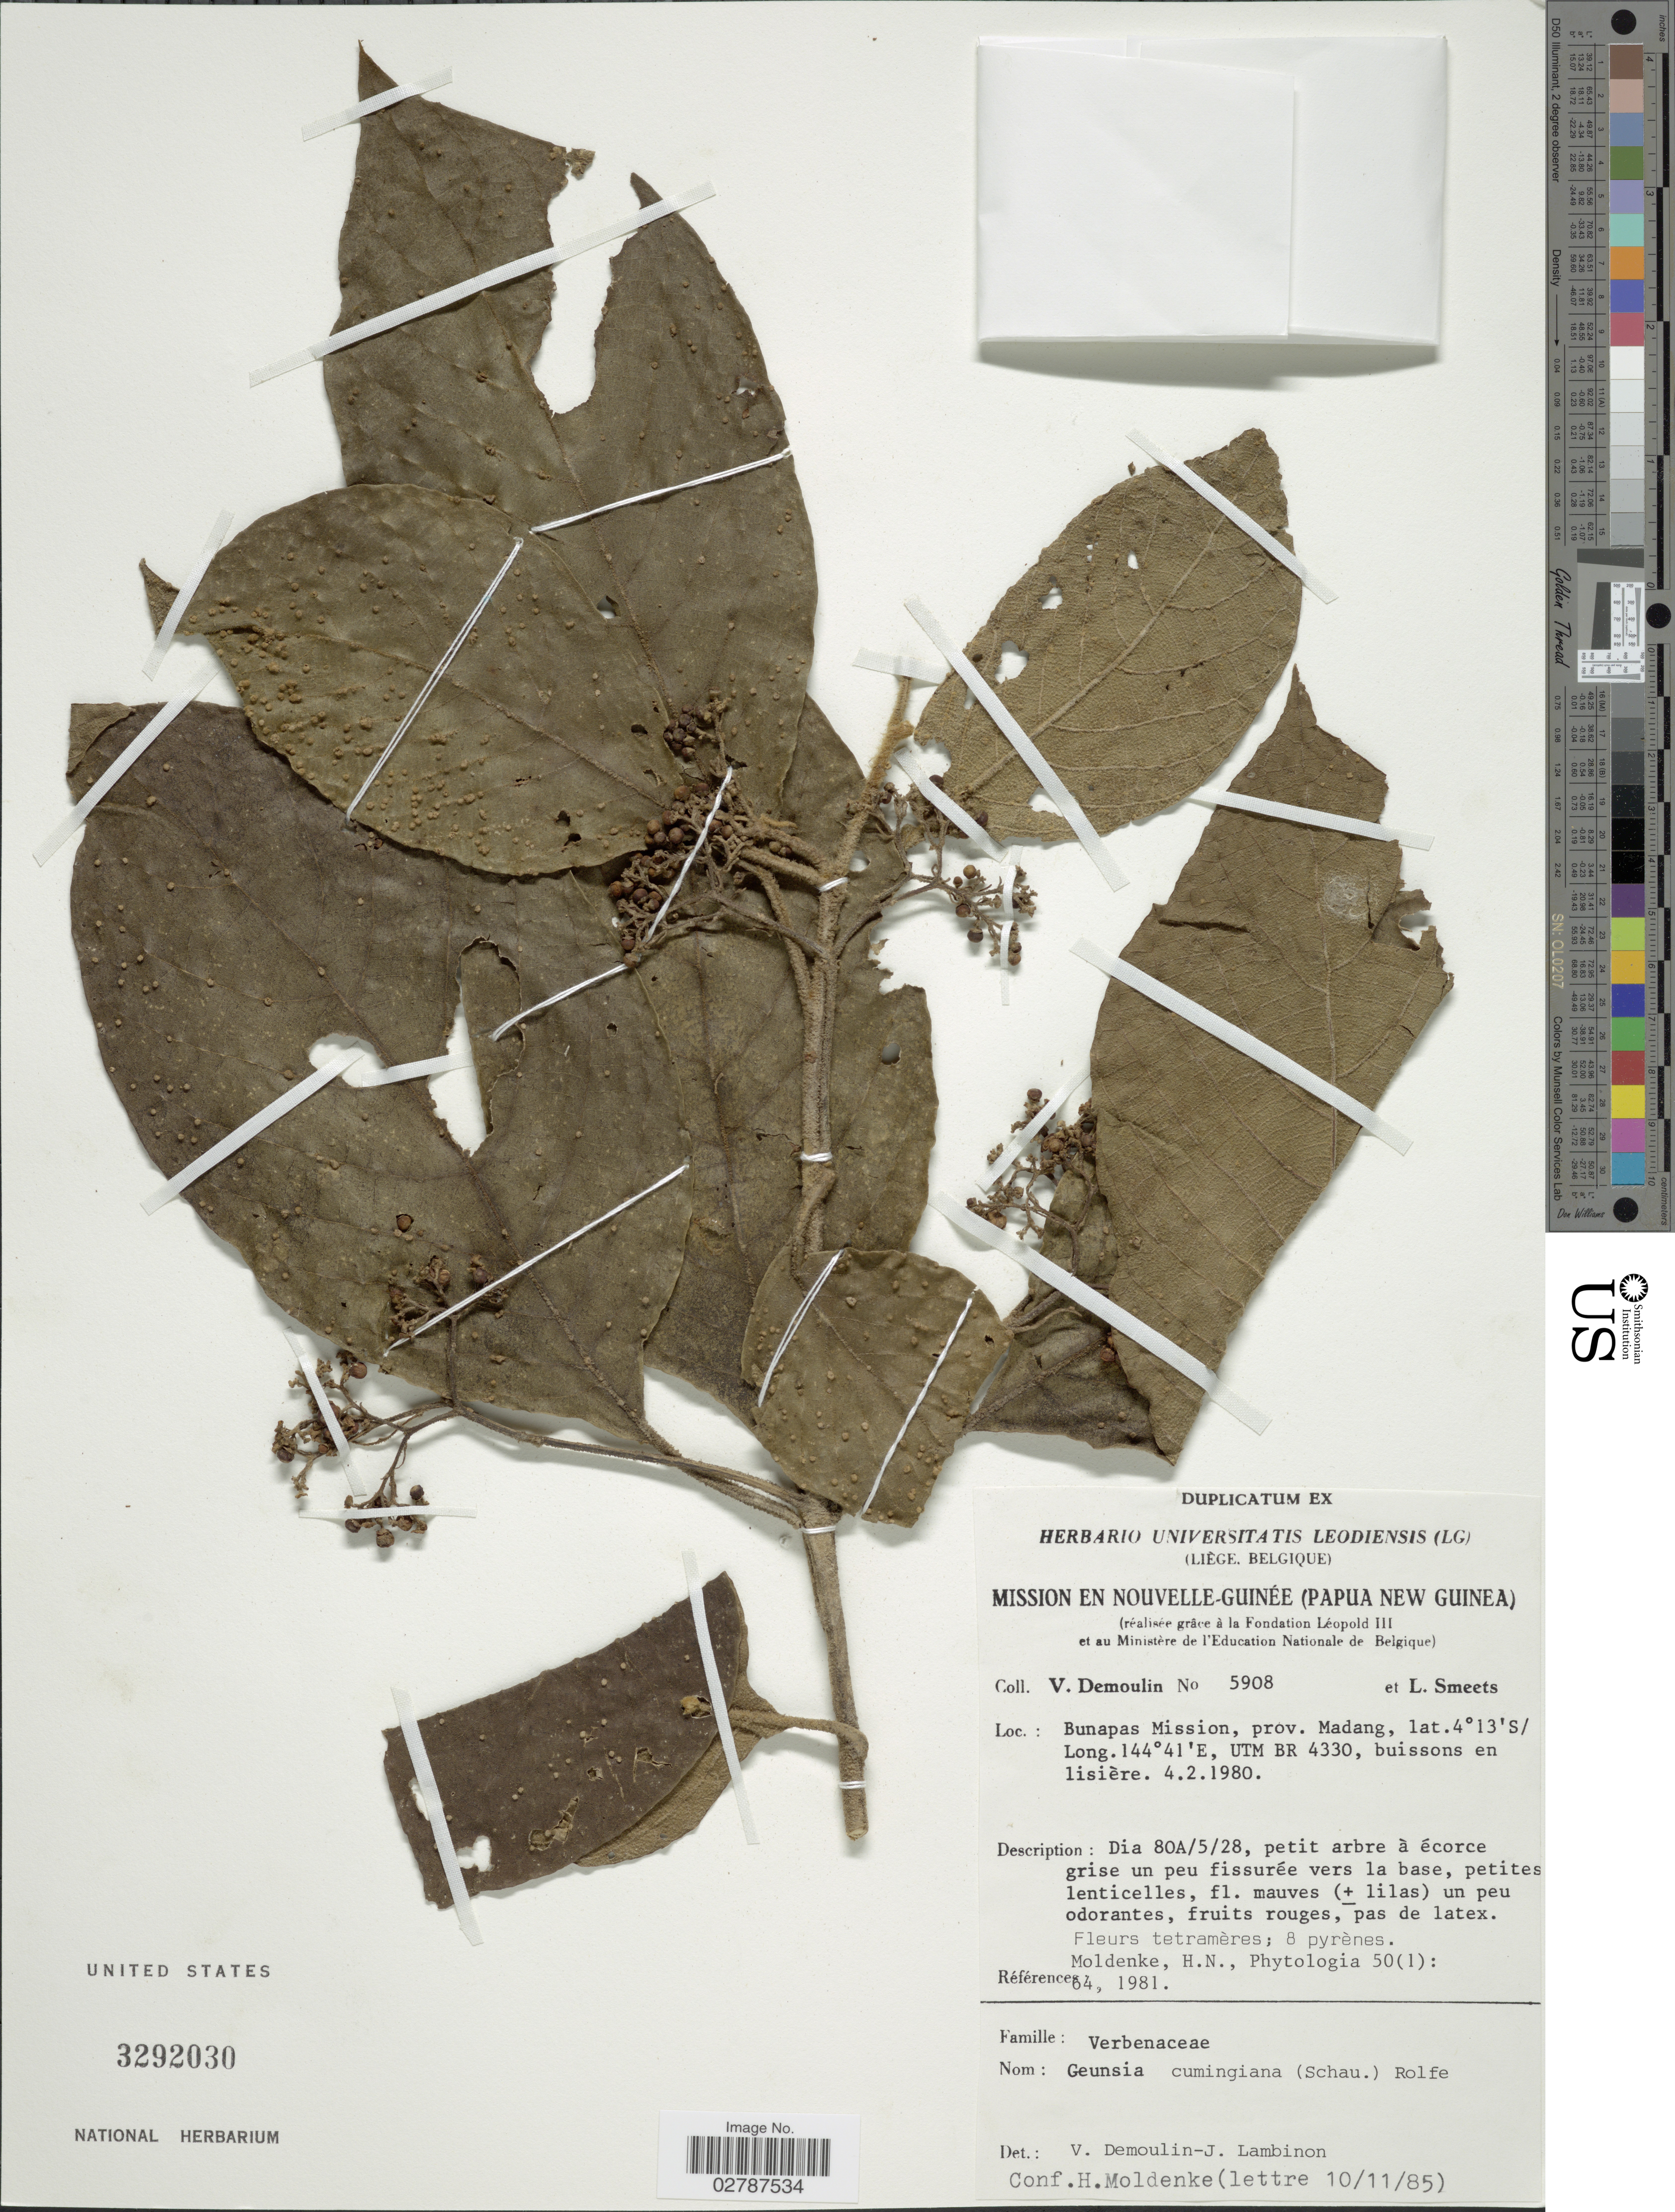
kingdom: Plantae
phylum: Tracheophyta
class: Magnoliopsida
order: Lamiales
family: Lamiaceae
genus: Callicarpa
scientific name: Callicarpa cumingiana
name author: Schauer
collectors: V. Demoulin & L. Smeets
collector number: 5908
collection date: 1980-02-04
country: Papua New Guinea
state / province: Madang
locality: Bunapas Mission, prov. Madang. UTM BR 4330.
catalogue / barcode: US 3292030